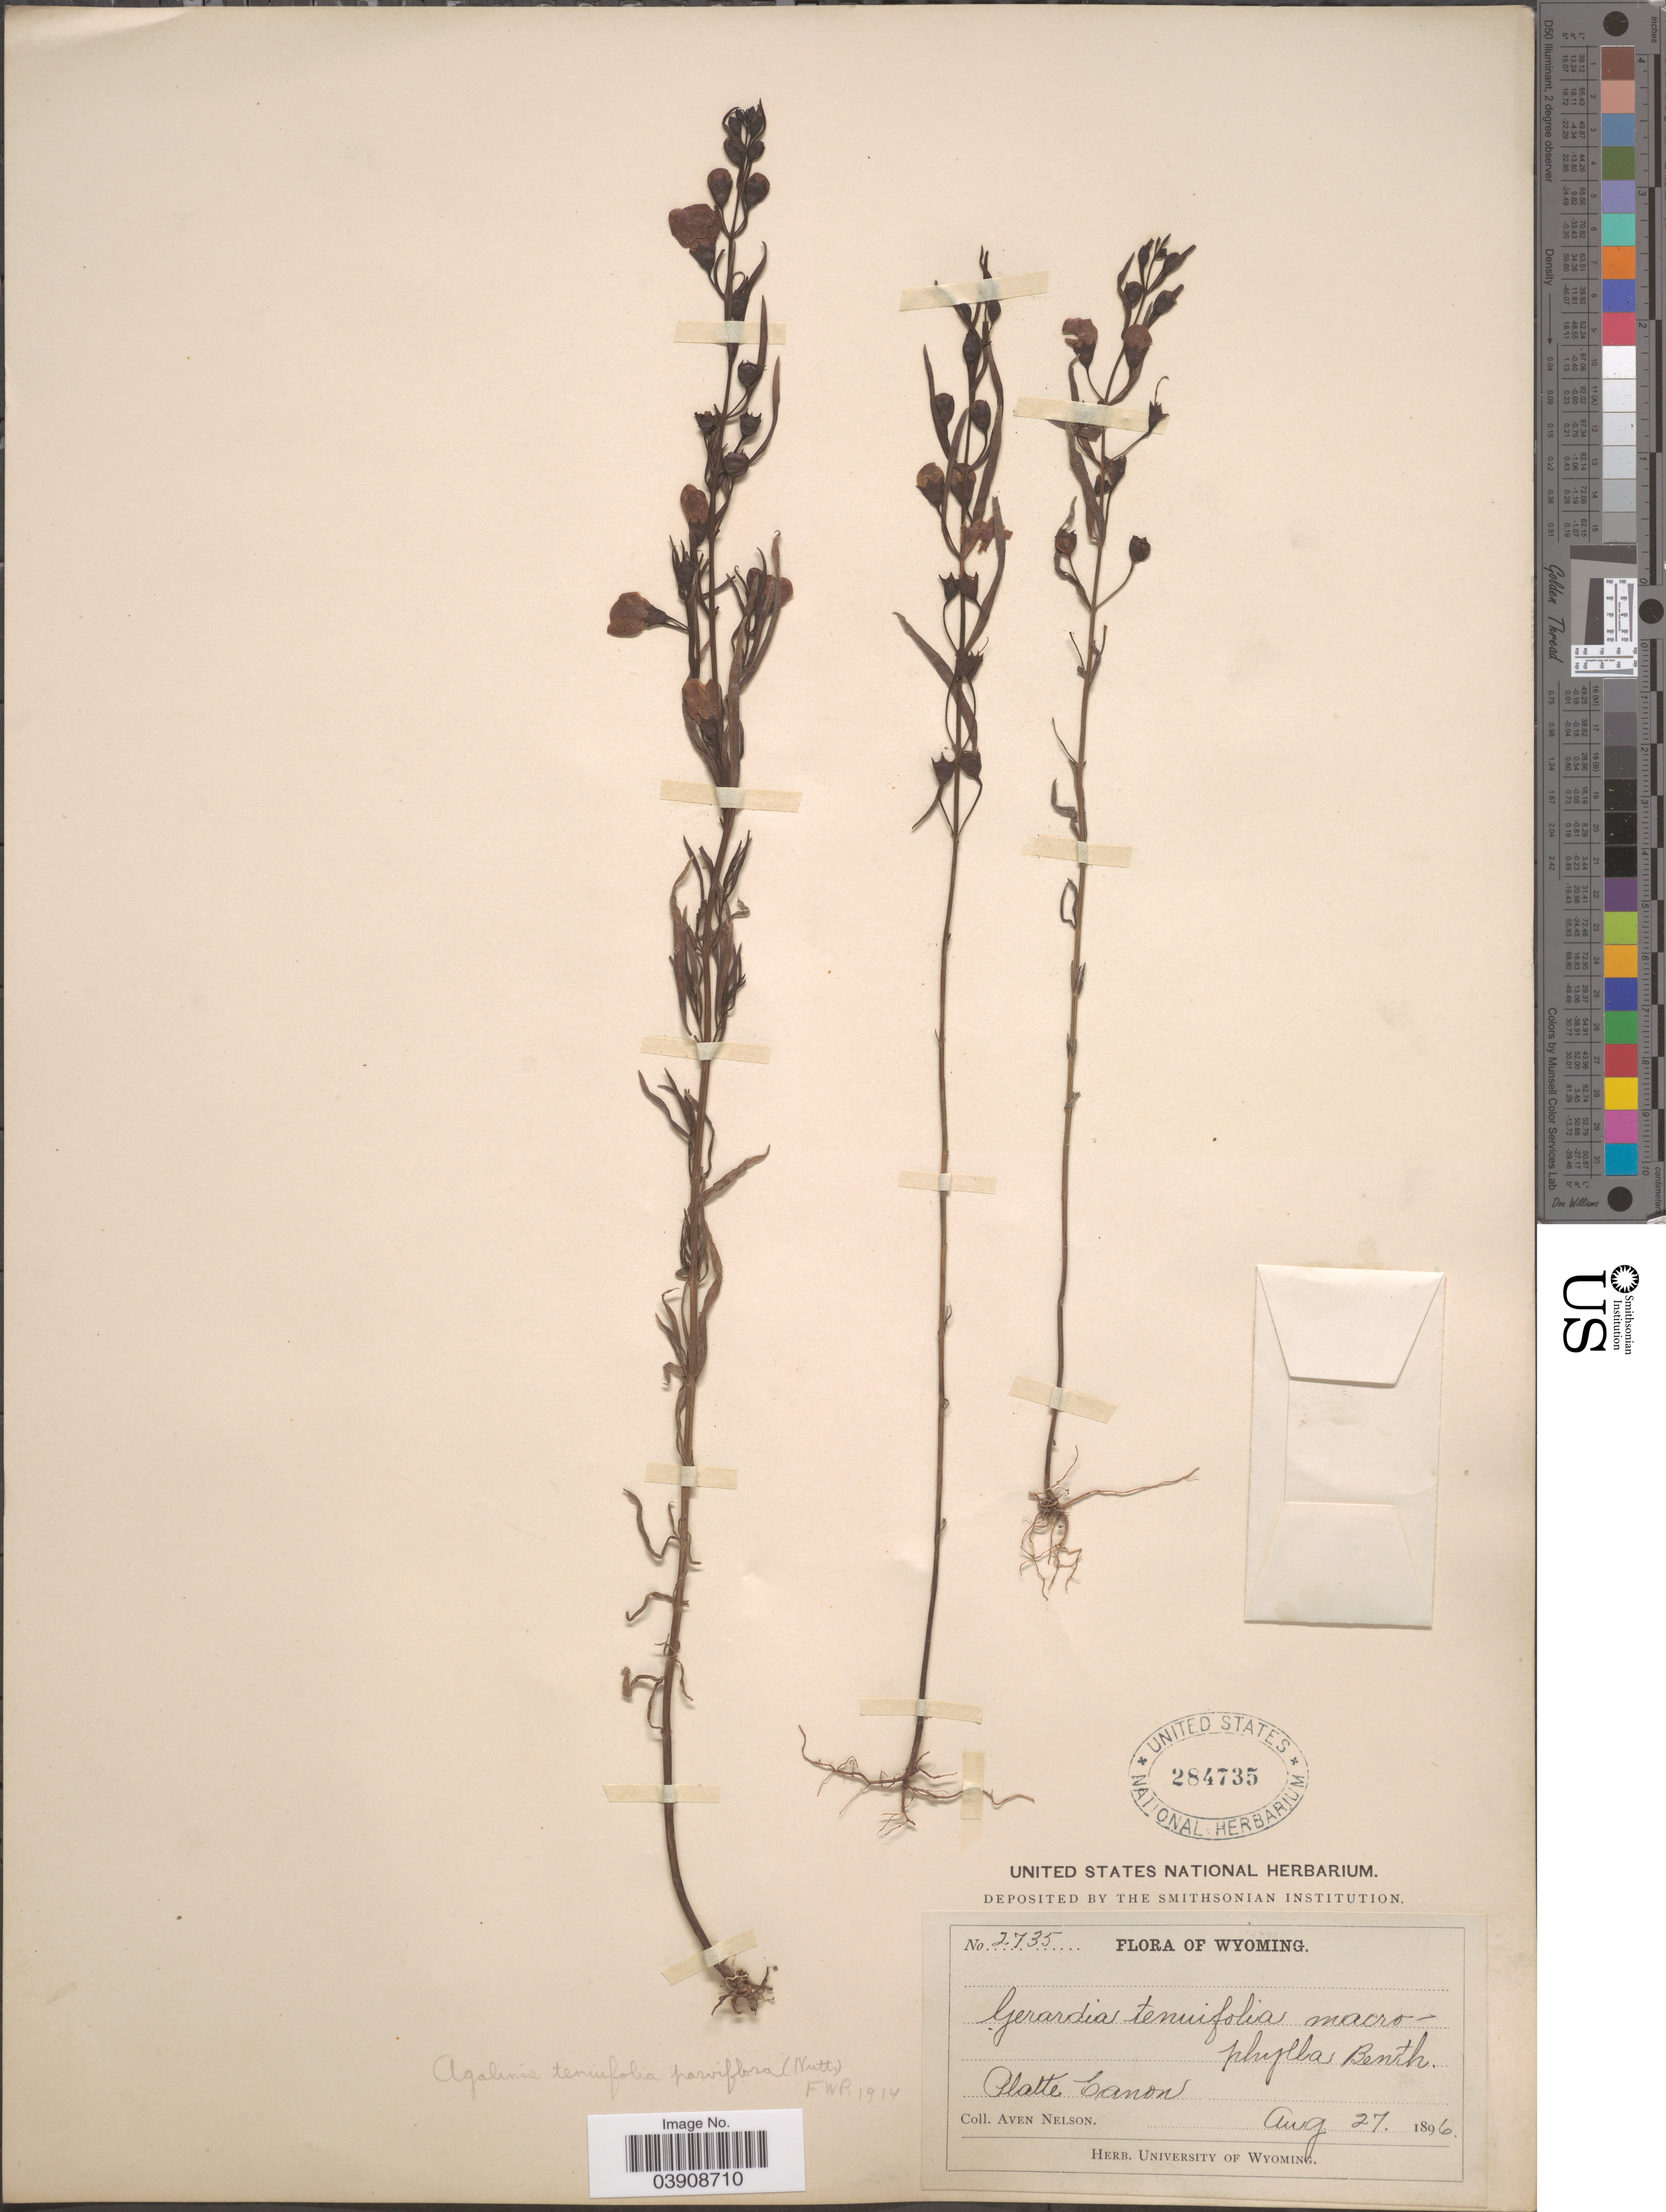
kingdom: Plantae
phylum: Tracheophyta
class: Magnoliopsida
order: Lamiales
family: Orobanchaceae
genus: Agalinis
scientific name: Agalinis tenuifolia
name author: (Vahl) Raf.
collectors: A. Nelson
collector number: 2735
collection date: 1896-08-27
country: United States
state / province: Wyoming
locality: Platte Canon.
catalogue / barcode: US 284735